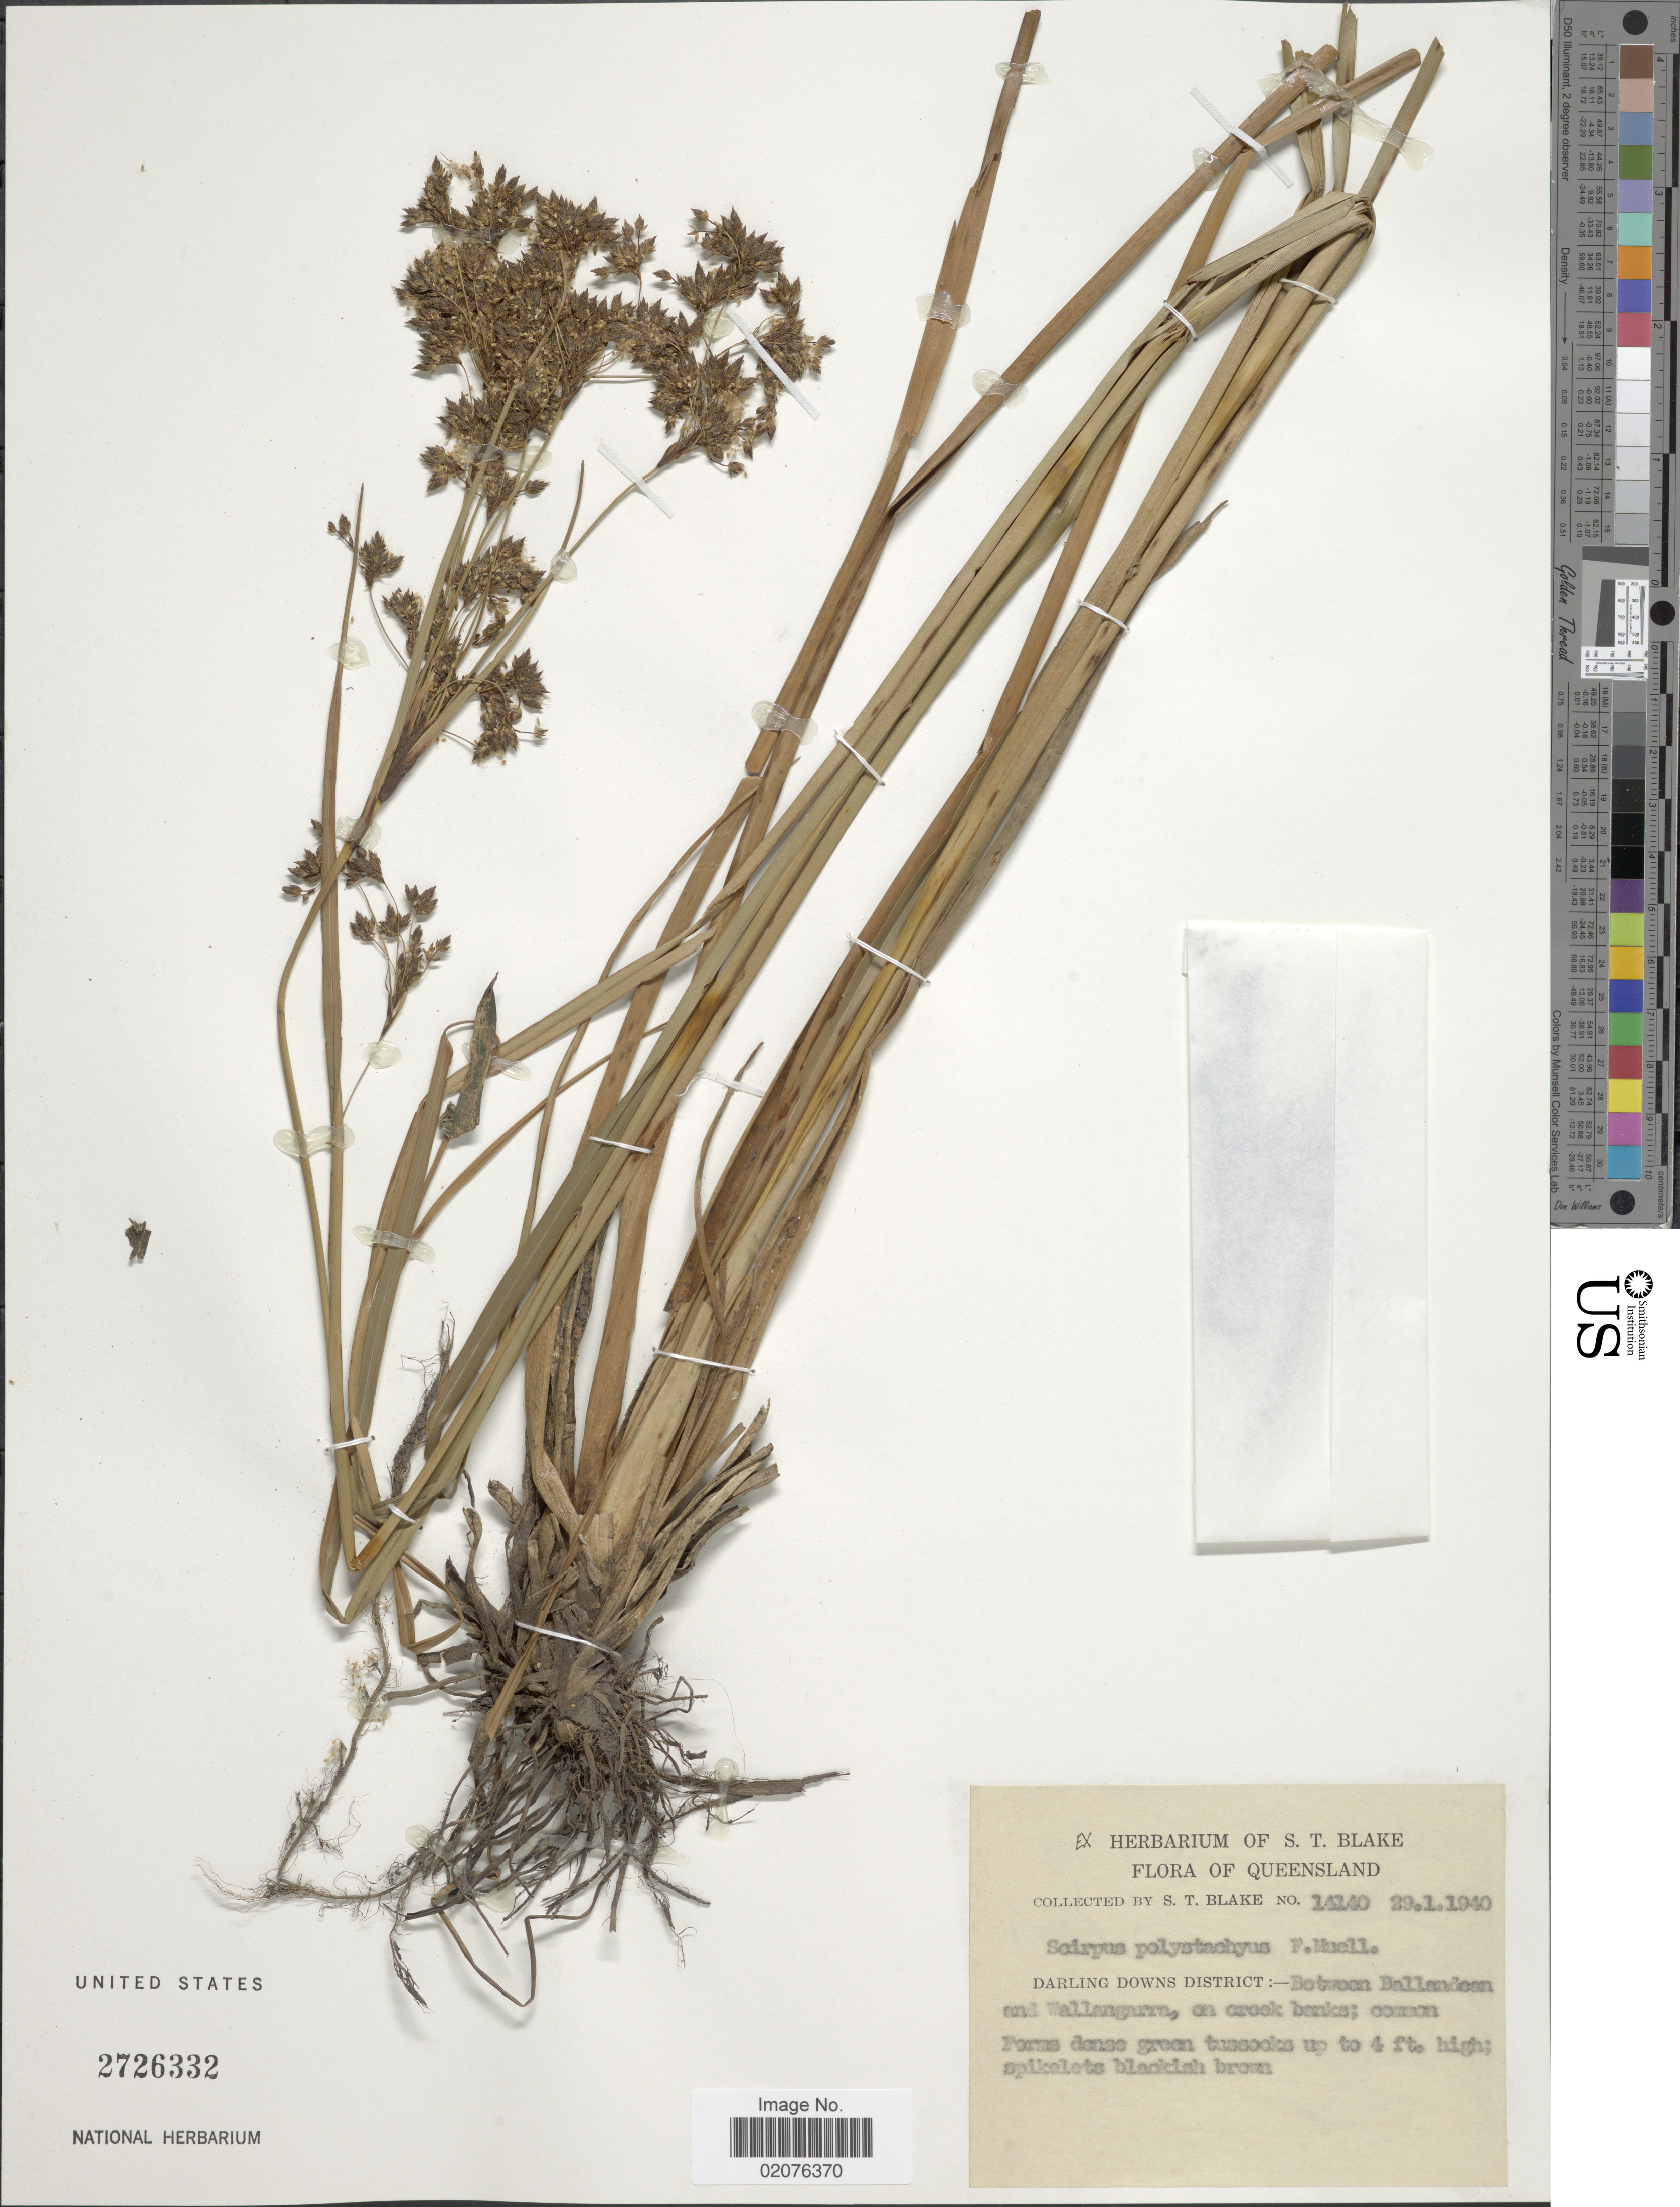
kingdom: Plantae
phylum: Tracheophyta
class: Liliopsida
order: Poales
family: Cyperaceae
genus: Scirpus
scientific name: Scirpus polystachyus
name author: F. Muell.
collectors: S. T. Blake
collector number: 14140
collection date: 1940-01-29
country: Australia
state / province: Queensland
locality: Darling Downs District: between Ballandeen and Wallangarra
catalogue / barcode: US 2726332